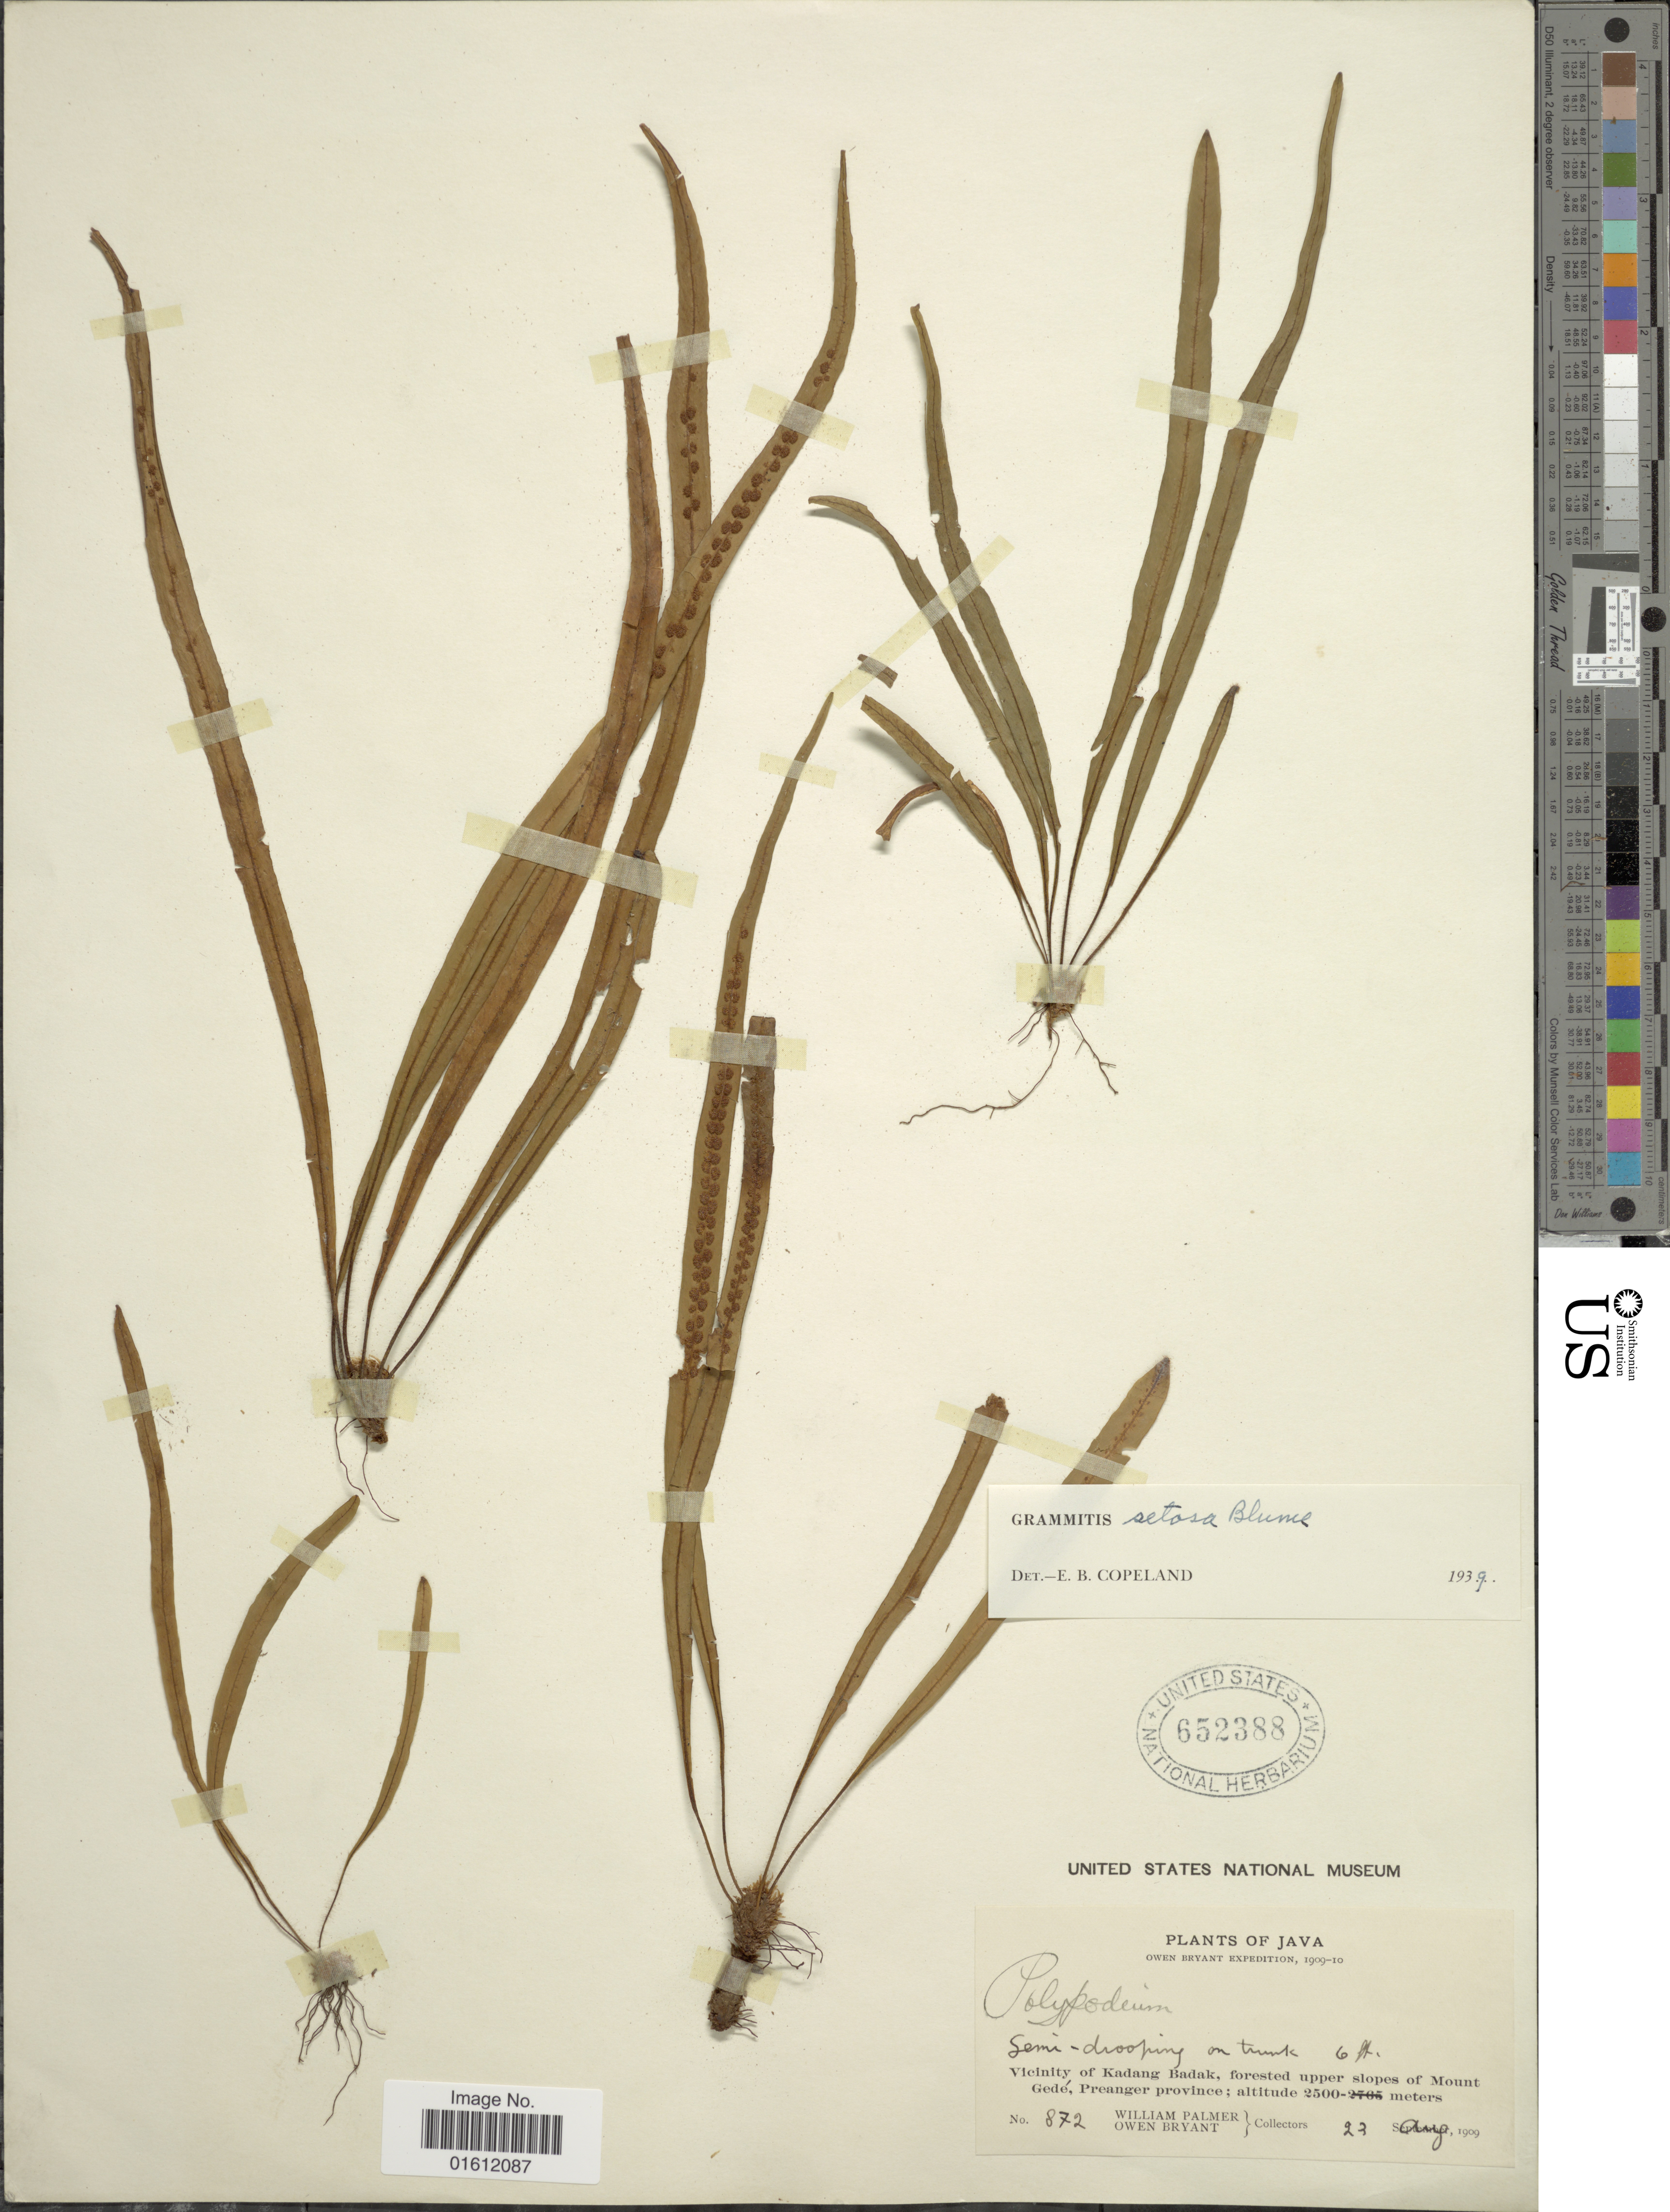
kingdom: Plantae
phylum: Tracheophyta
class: Polypodiopsida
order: Polypodiales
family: Polypodiaceae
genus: Oreogrammitis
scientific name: Oreogrammitis setosa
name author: (Blume) Parris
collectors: W. Palmer & O. Bryant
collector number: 872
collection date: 1909-08-23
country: Indonesia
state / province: Java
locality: Vicinity of Kadang Badak, forested upper slopes of Mount Gedé, Preanger province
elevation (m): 2500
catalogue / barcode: US 652388